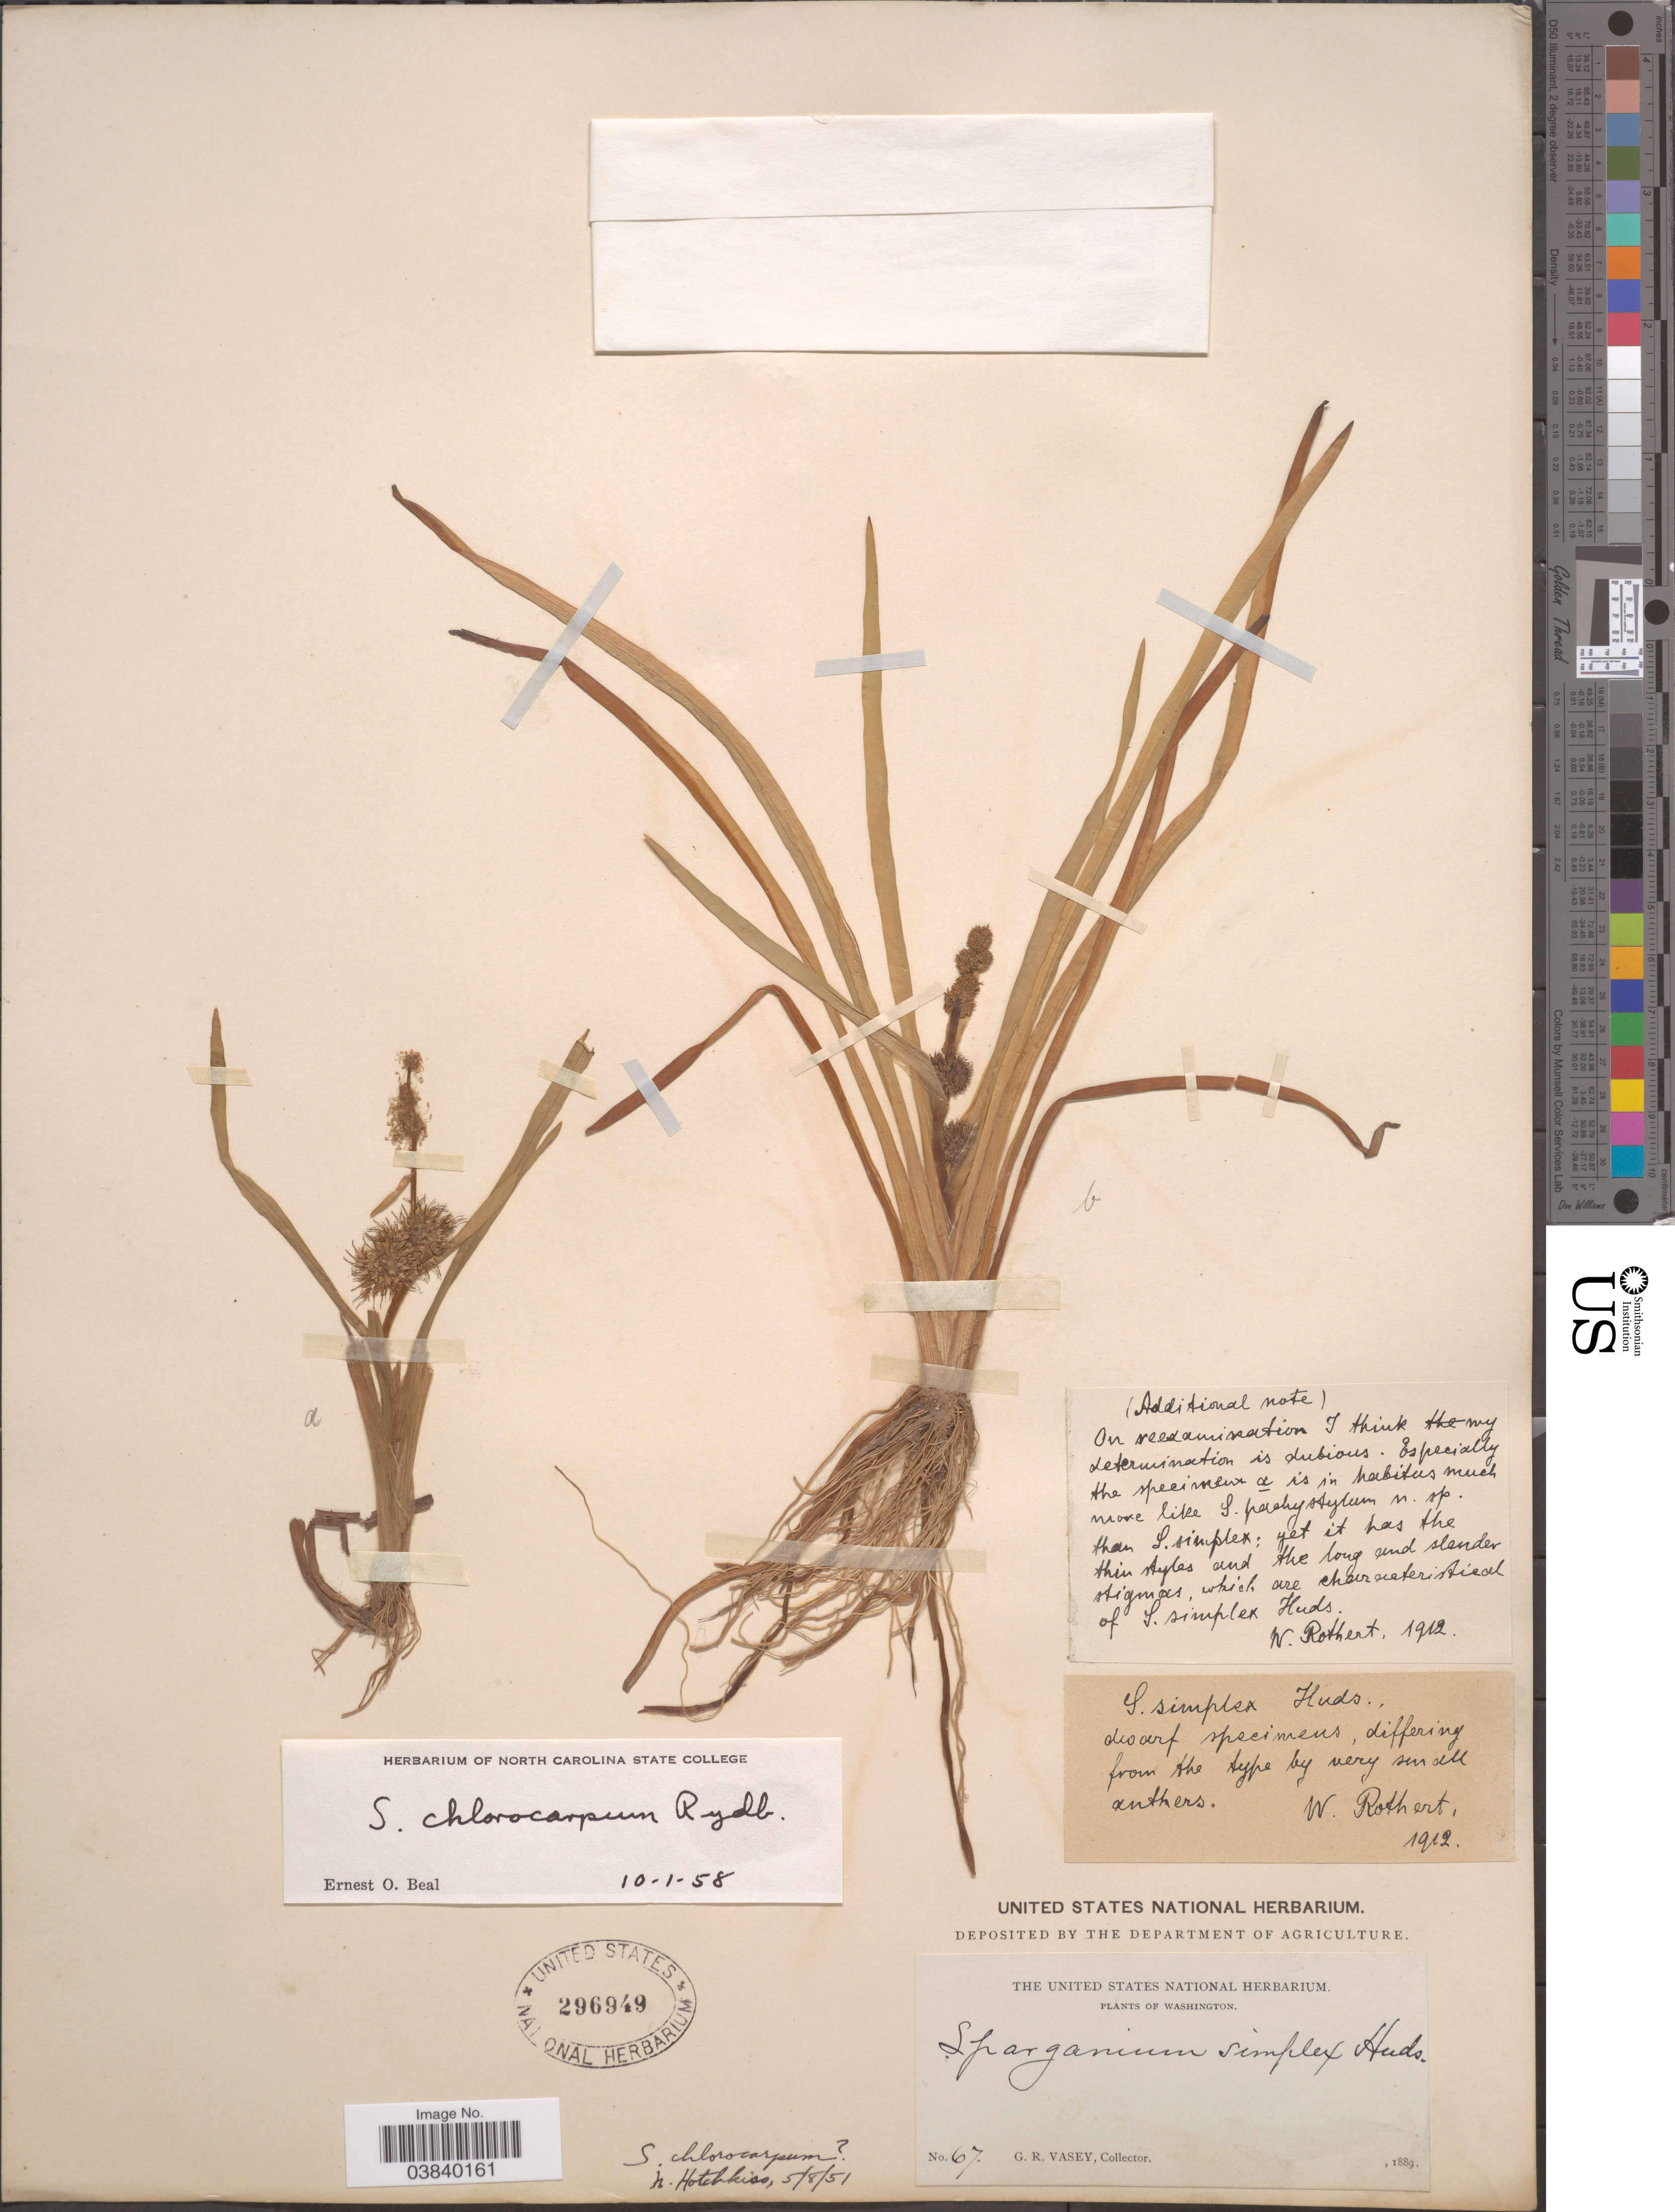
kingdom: Plantae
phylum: Tracheophyta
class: Liliopsida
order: Poales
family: Typhaceae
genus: Sparganium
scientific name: Sparganium chlorocarpum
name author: Rydb.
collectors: G. R. Vasey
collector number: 67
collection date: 1889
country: United States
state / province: Washington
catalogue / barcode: US 296949